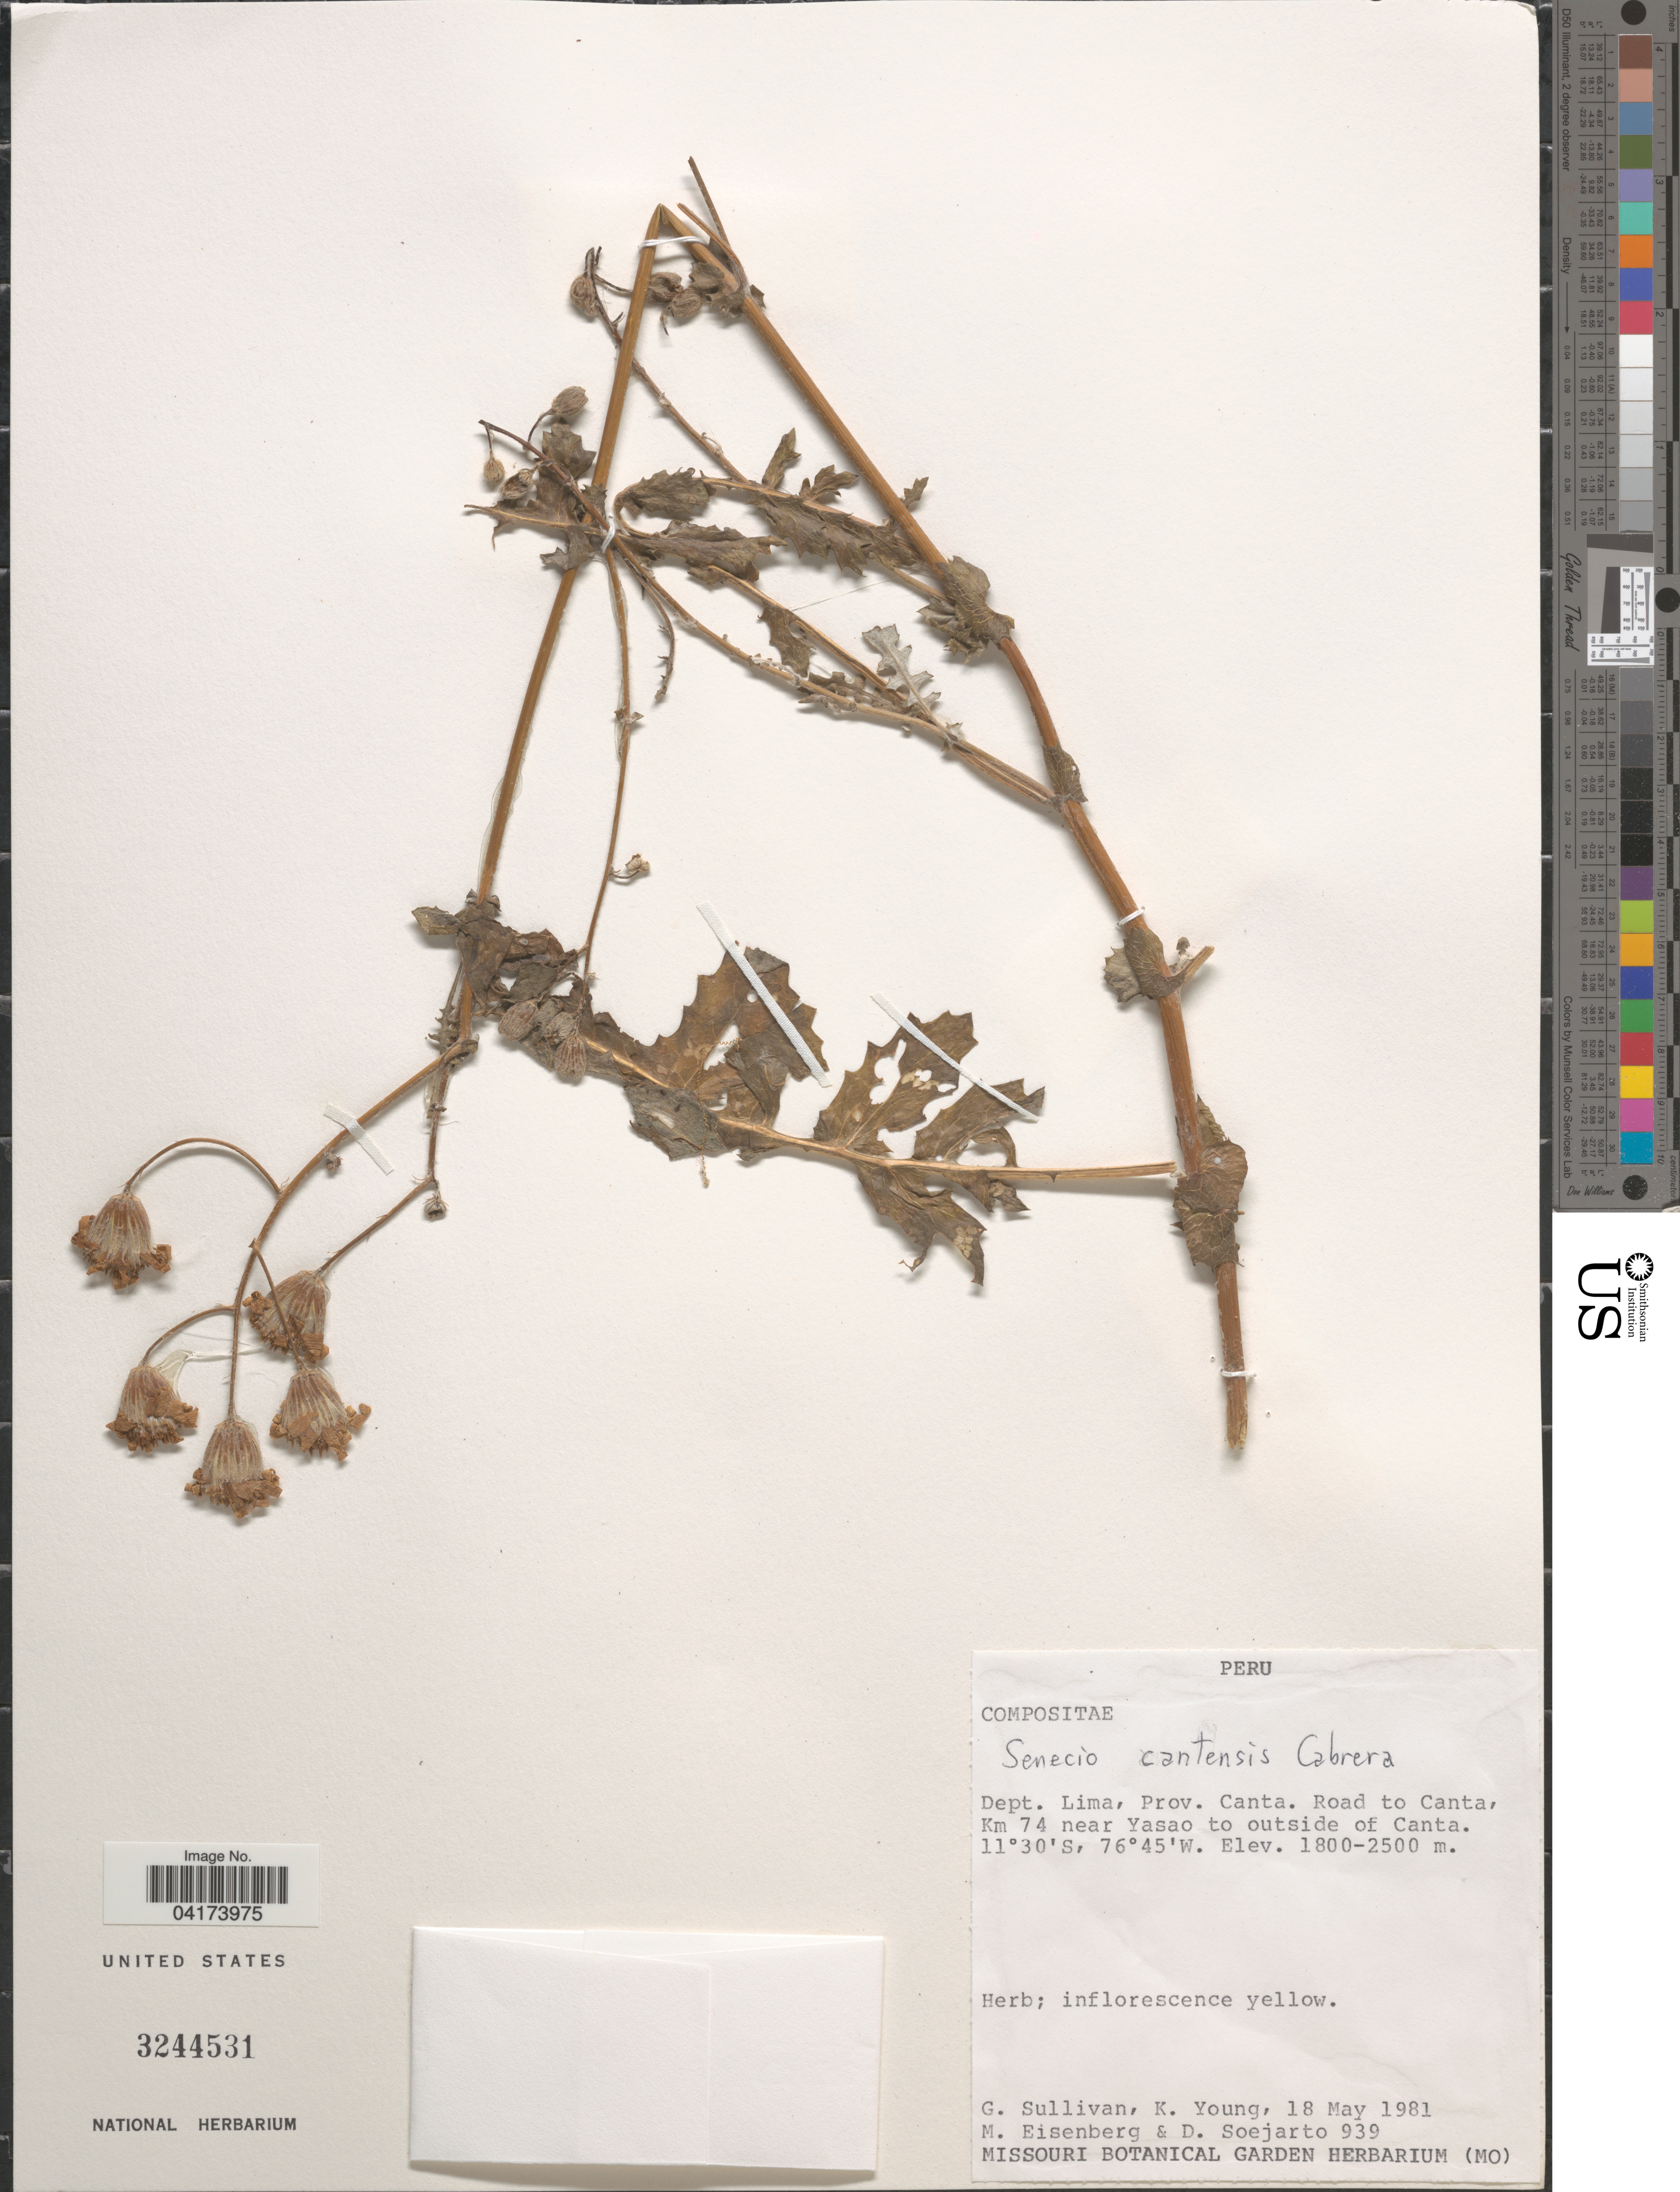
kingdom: Plantae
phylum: Tracheophyta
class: Magnoliopsida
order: Asterales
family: Asteraceae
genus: Senecio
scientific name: Senecio cantensis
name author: Cabrera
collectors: G. Sullivan, K. Young, M. Eisenberg & D. Soejarto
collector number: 939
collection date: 1981-05-18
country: Peru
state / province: Lima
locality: Dept. Lima, Prov. Canta. Road to Canta, Km 74 near Yasao to outside of Canta.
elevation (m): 1800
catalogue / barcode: US 3244531